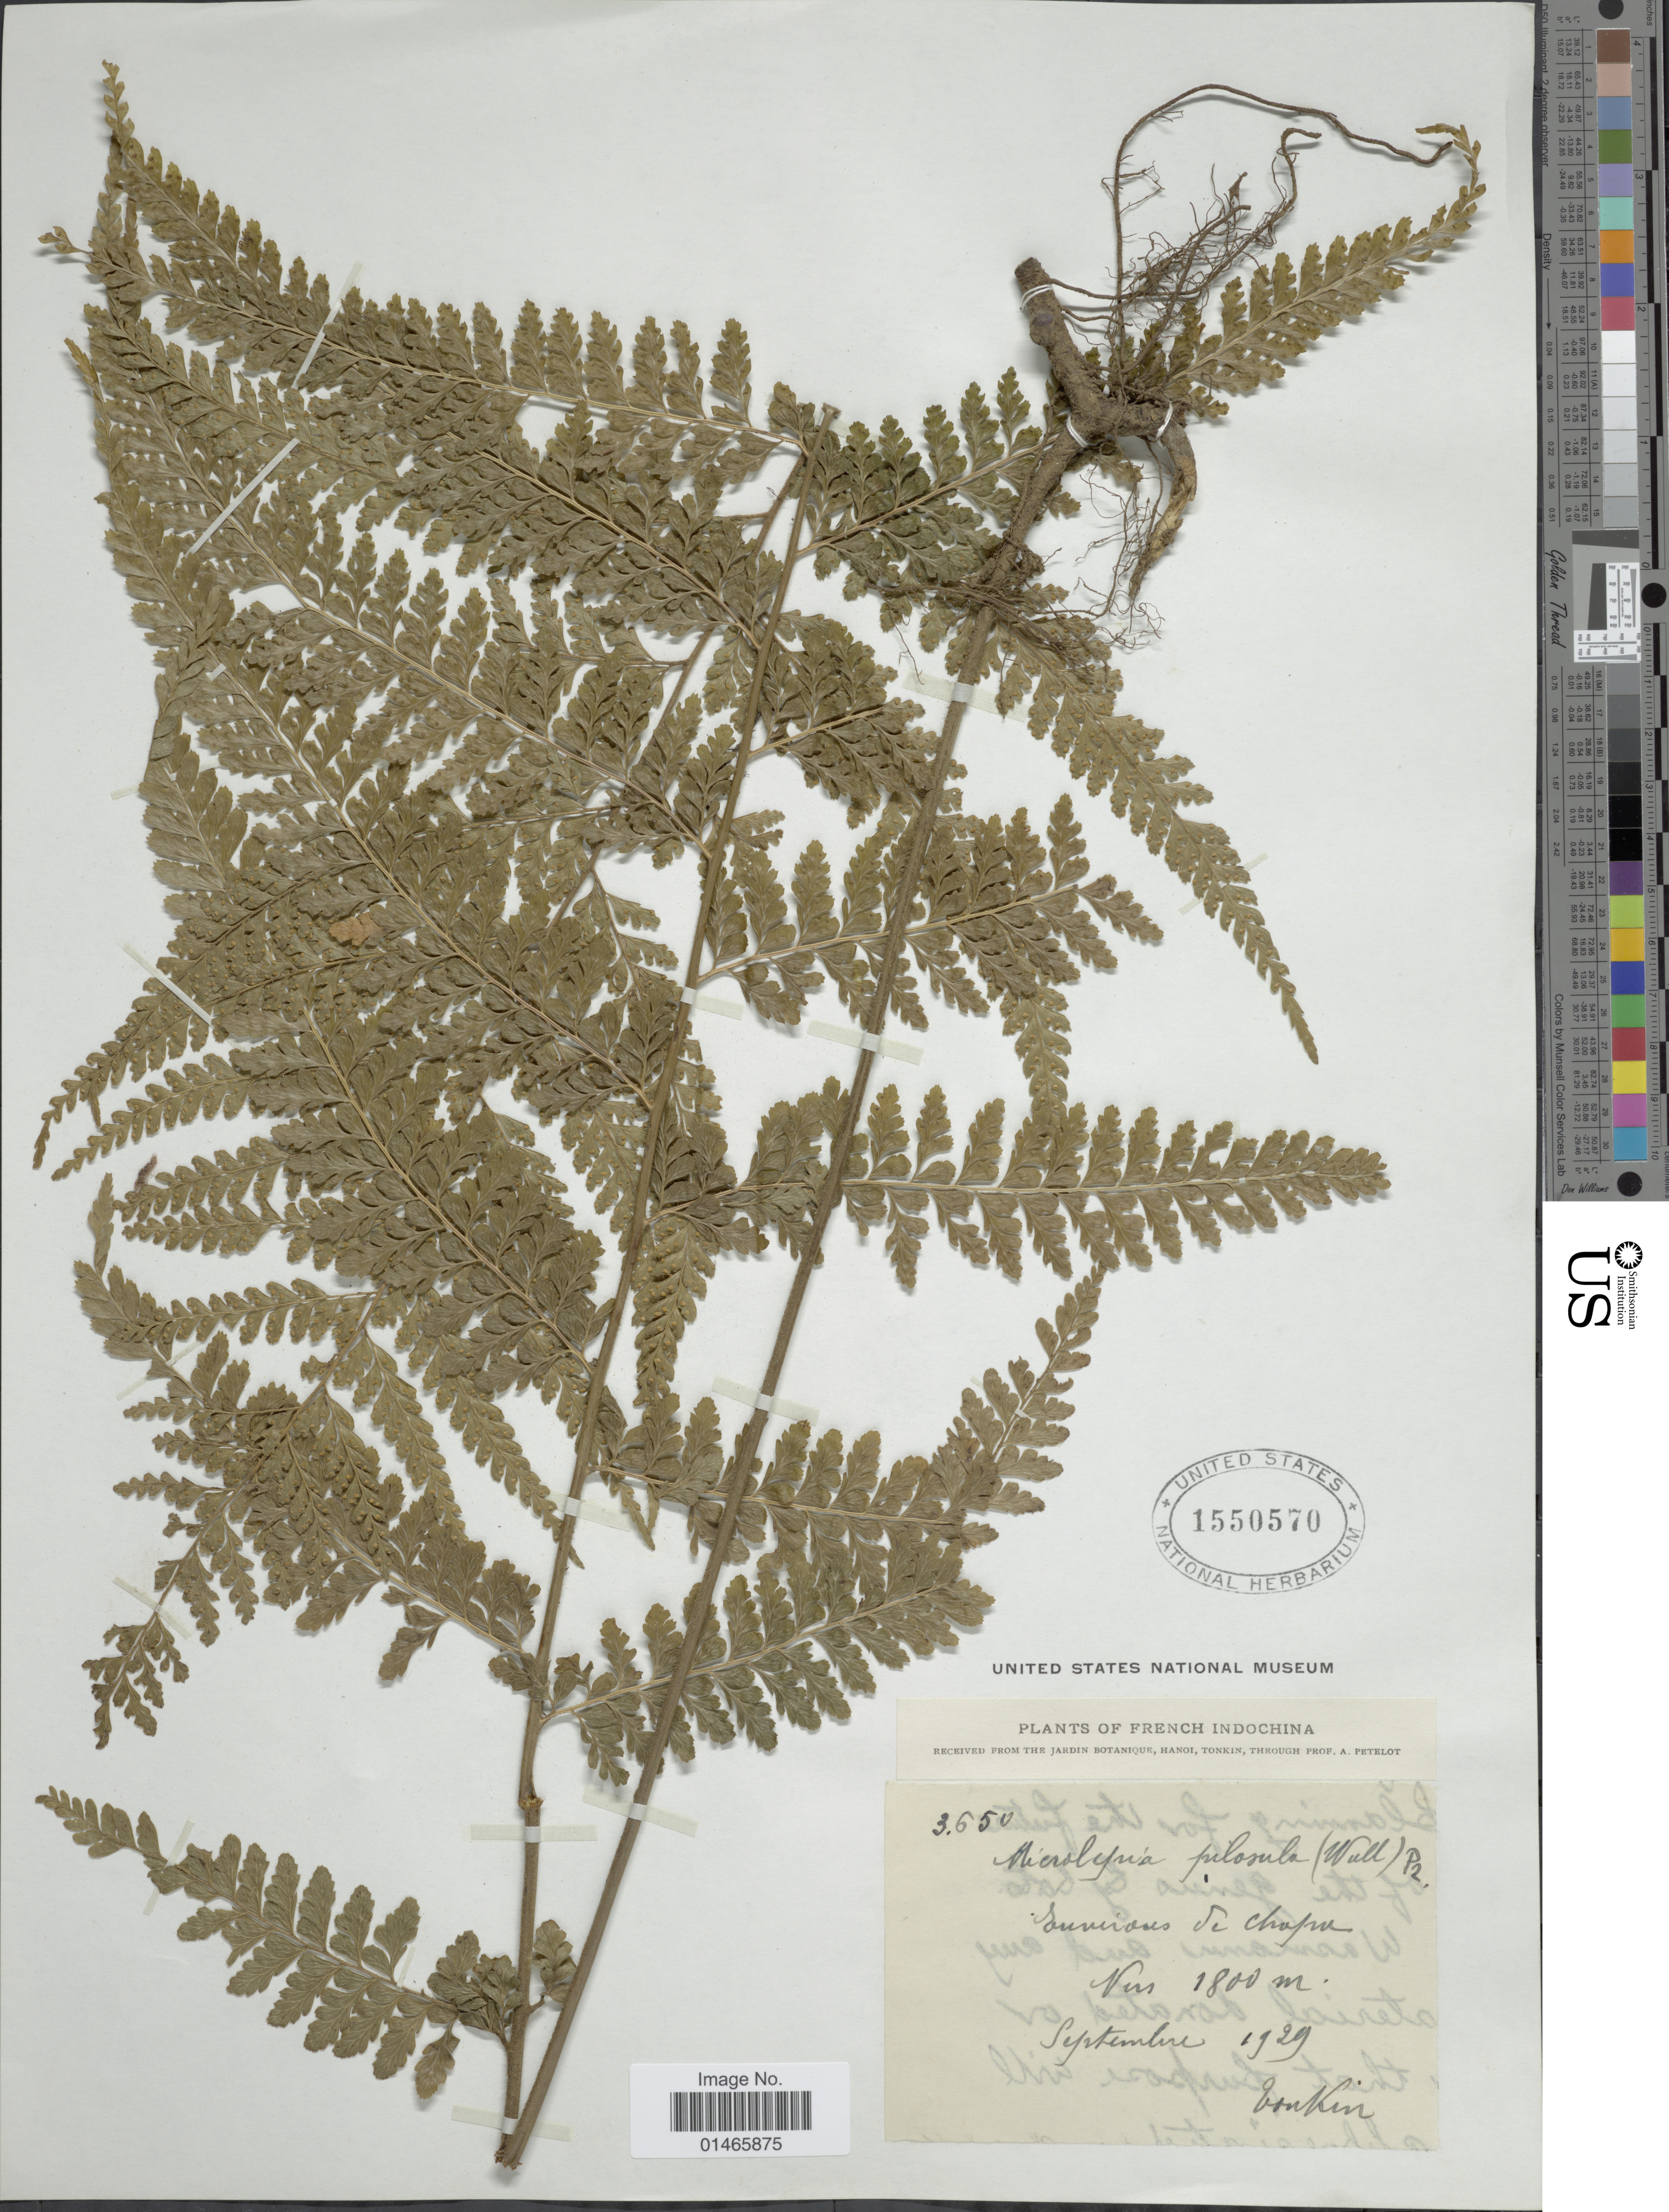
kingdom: Plantae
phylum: Tracheophyta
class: Polypodiopsida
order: Polypodiales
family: Dennstaedtiaceae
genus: Microlepia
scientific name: Microlepia strigosa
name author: (Thunb.) J. Presl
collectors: A. Petelot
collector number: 3650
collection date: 1929-09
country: Vietnam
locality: Tonkin. French Indochina, Suvirous Ve Chapa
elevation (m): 1800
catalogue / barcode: US 1550570